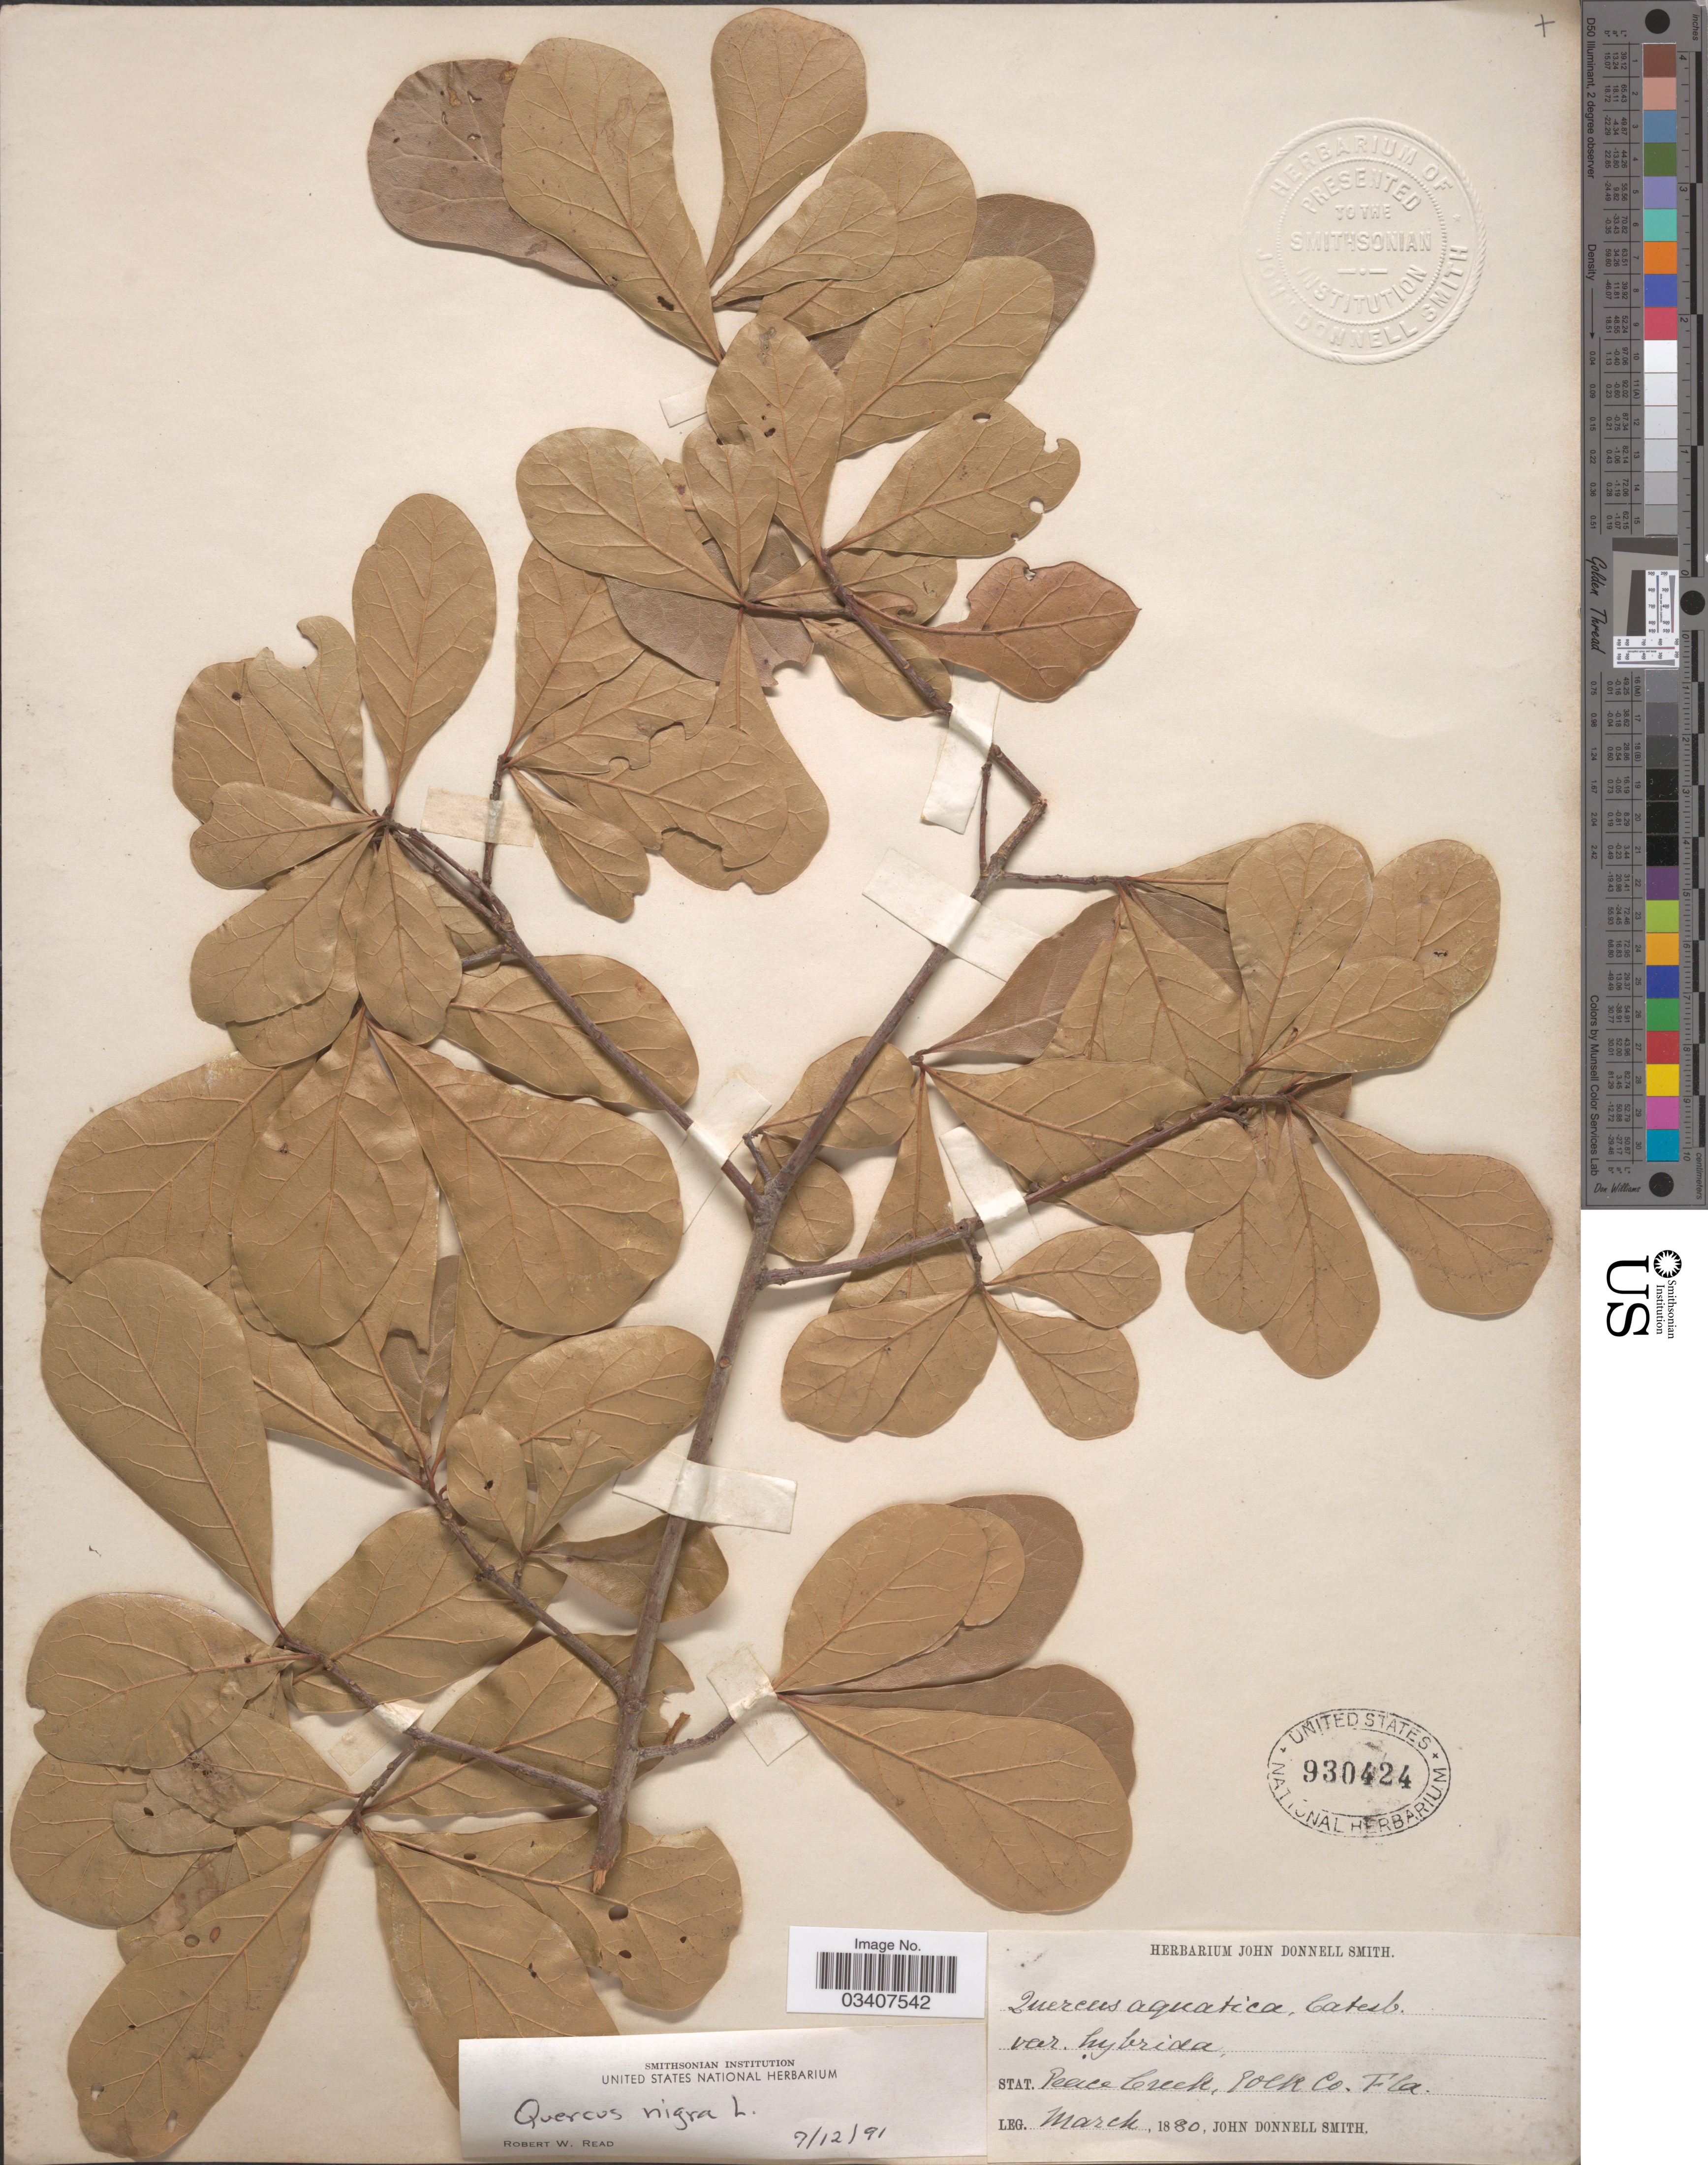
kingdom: Plantae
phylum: Tracheophyta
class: Magnoliopsida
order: Fagales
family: Fagaceae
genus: Quercus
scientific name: Quercus nigra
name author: L.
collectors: J. Donnell Smith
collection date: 1880-03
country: United States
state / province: Florida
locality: Peace Creek, Polk Co.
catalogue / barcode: US 930424